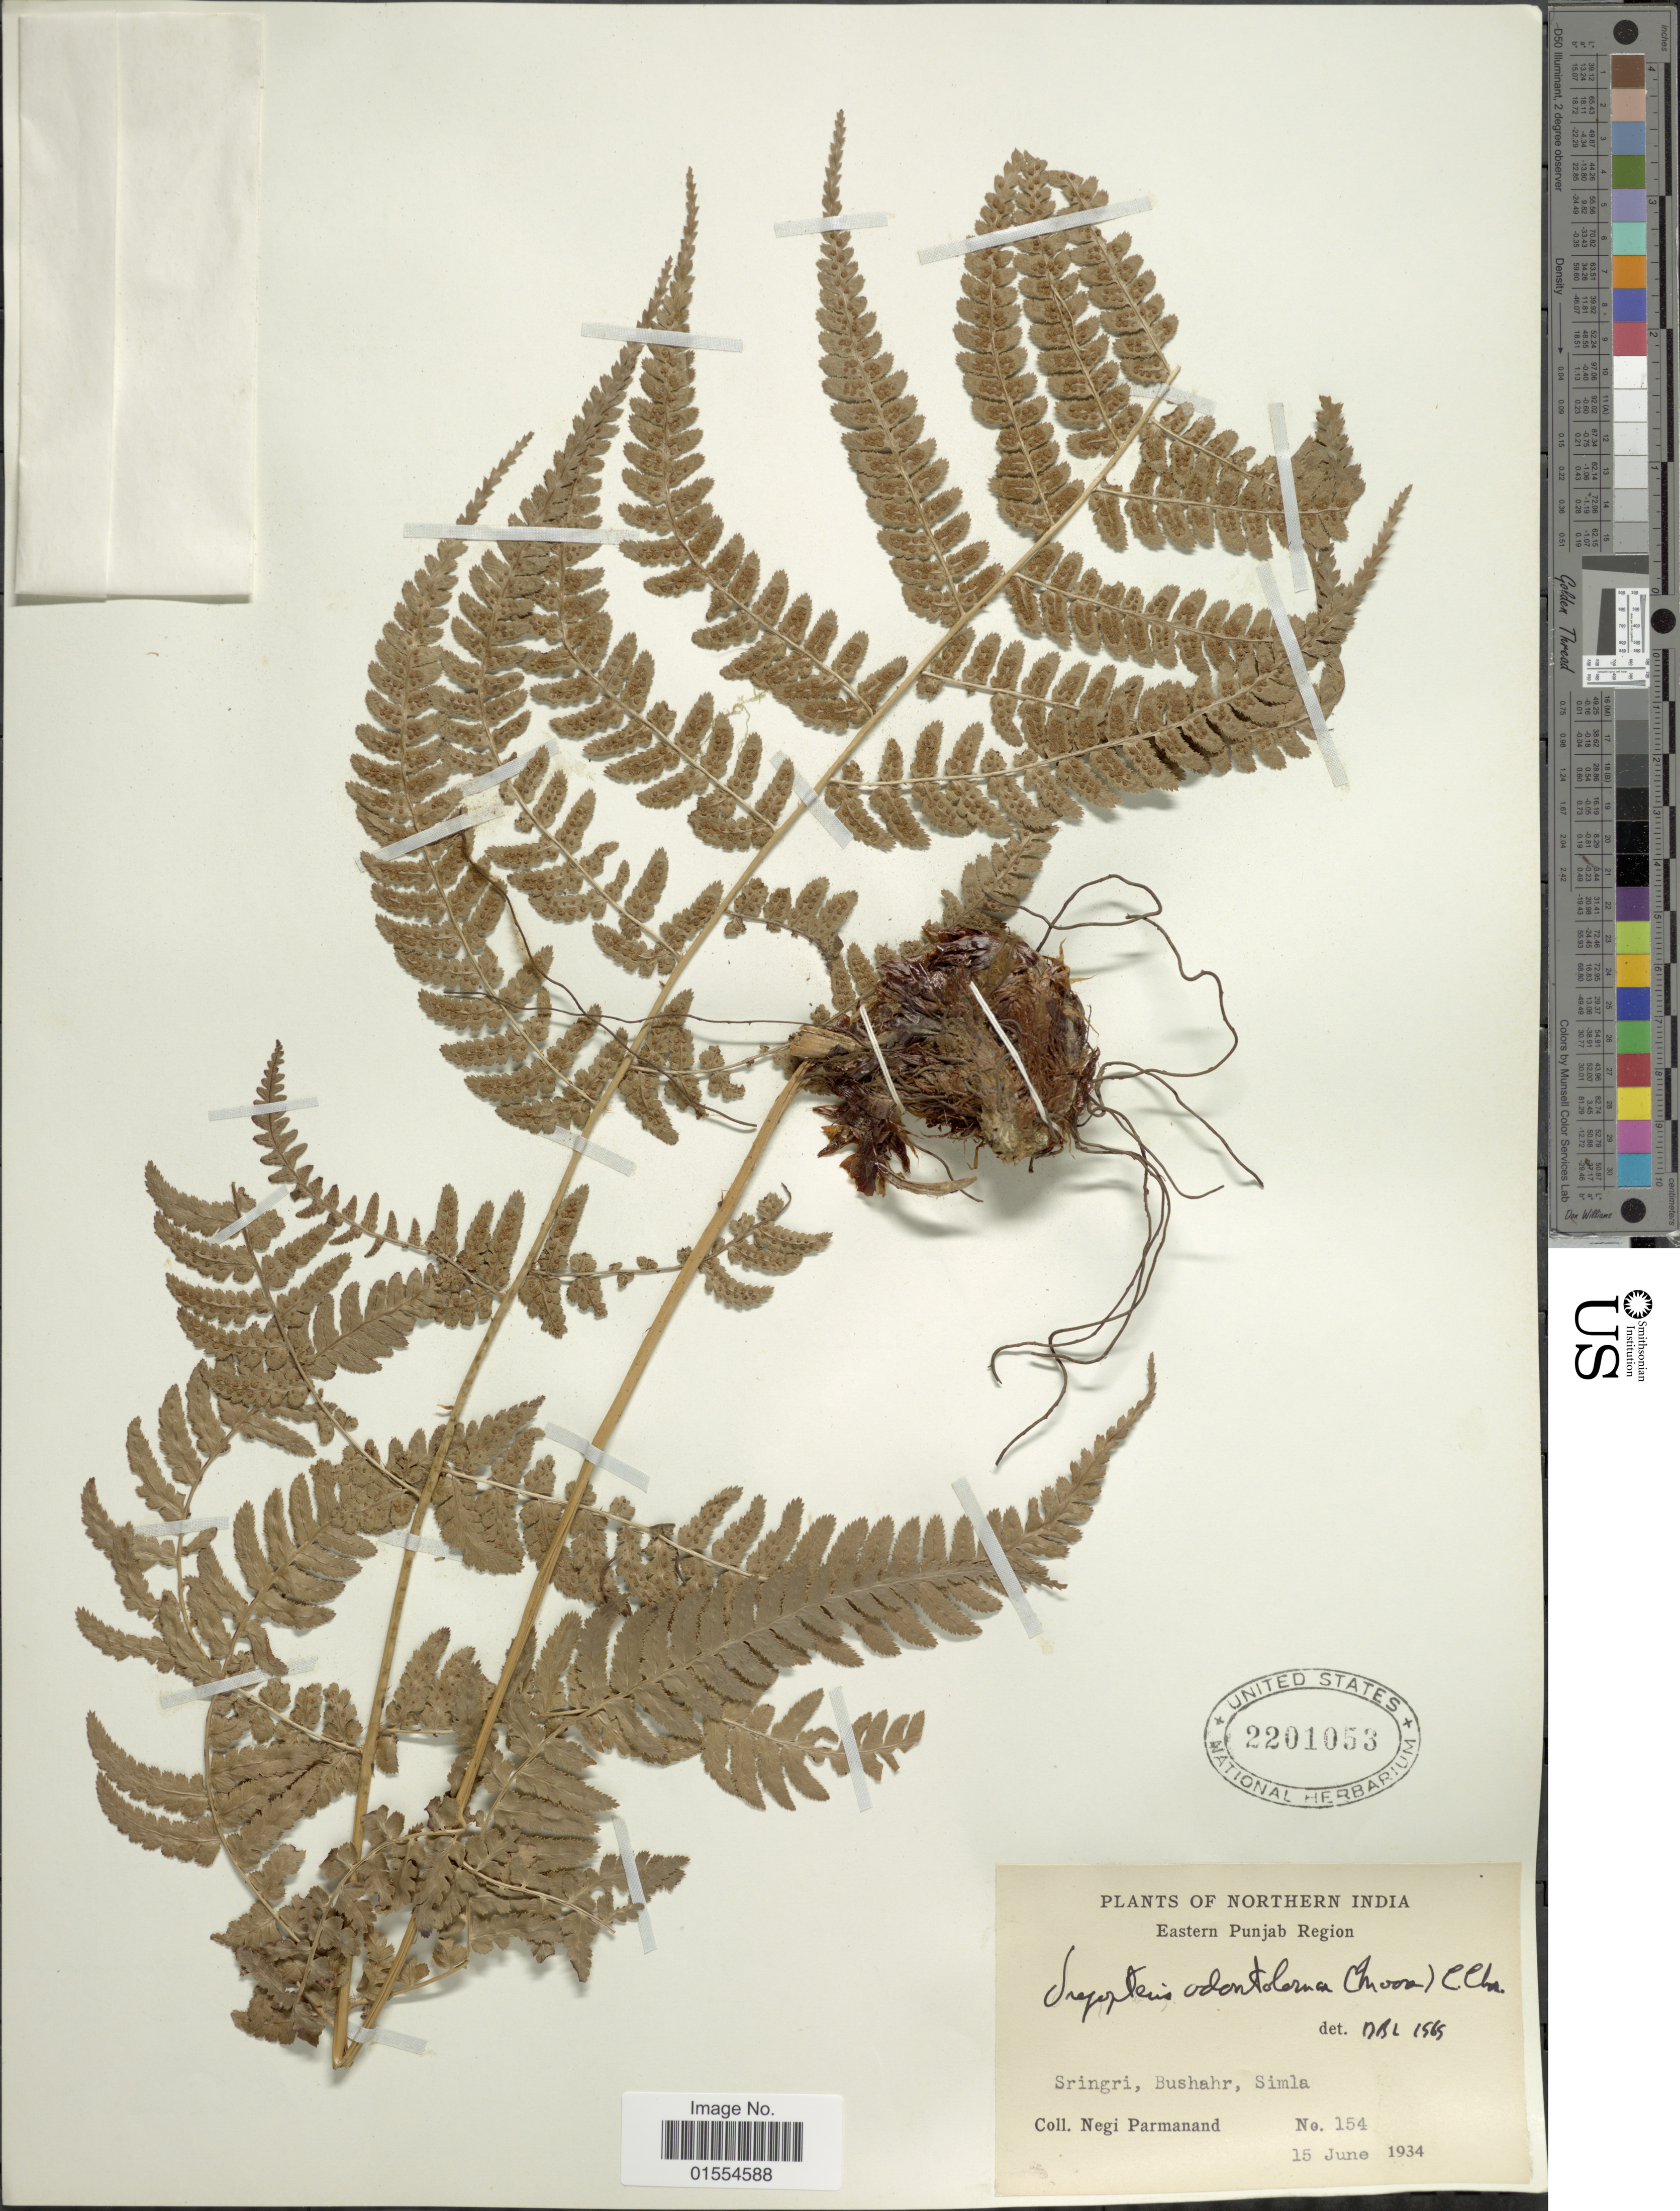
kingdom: Plantae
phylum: Tracheophyta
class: Polypodiopsida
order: Polypodiales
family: Dryopteridaceae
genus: Dryopteris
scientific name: Dryopteris odontoloma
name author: (Bedd.) C. Chr.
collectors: N. Parmanand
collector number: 154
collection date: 1934-06-15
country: India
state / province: Himachal Pradesh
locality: Northern India, Eastern Punjab Region, Sringri, Bushahr, Simla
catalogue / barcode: US 2201053